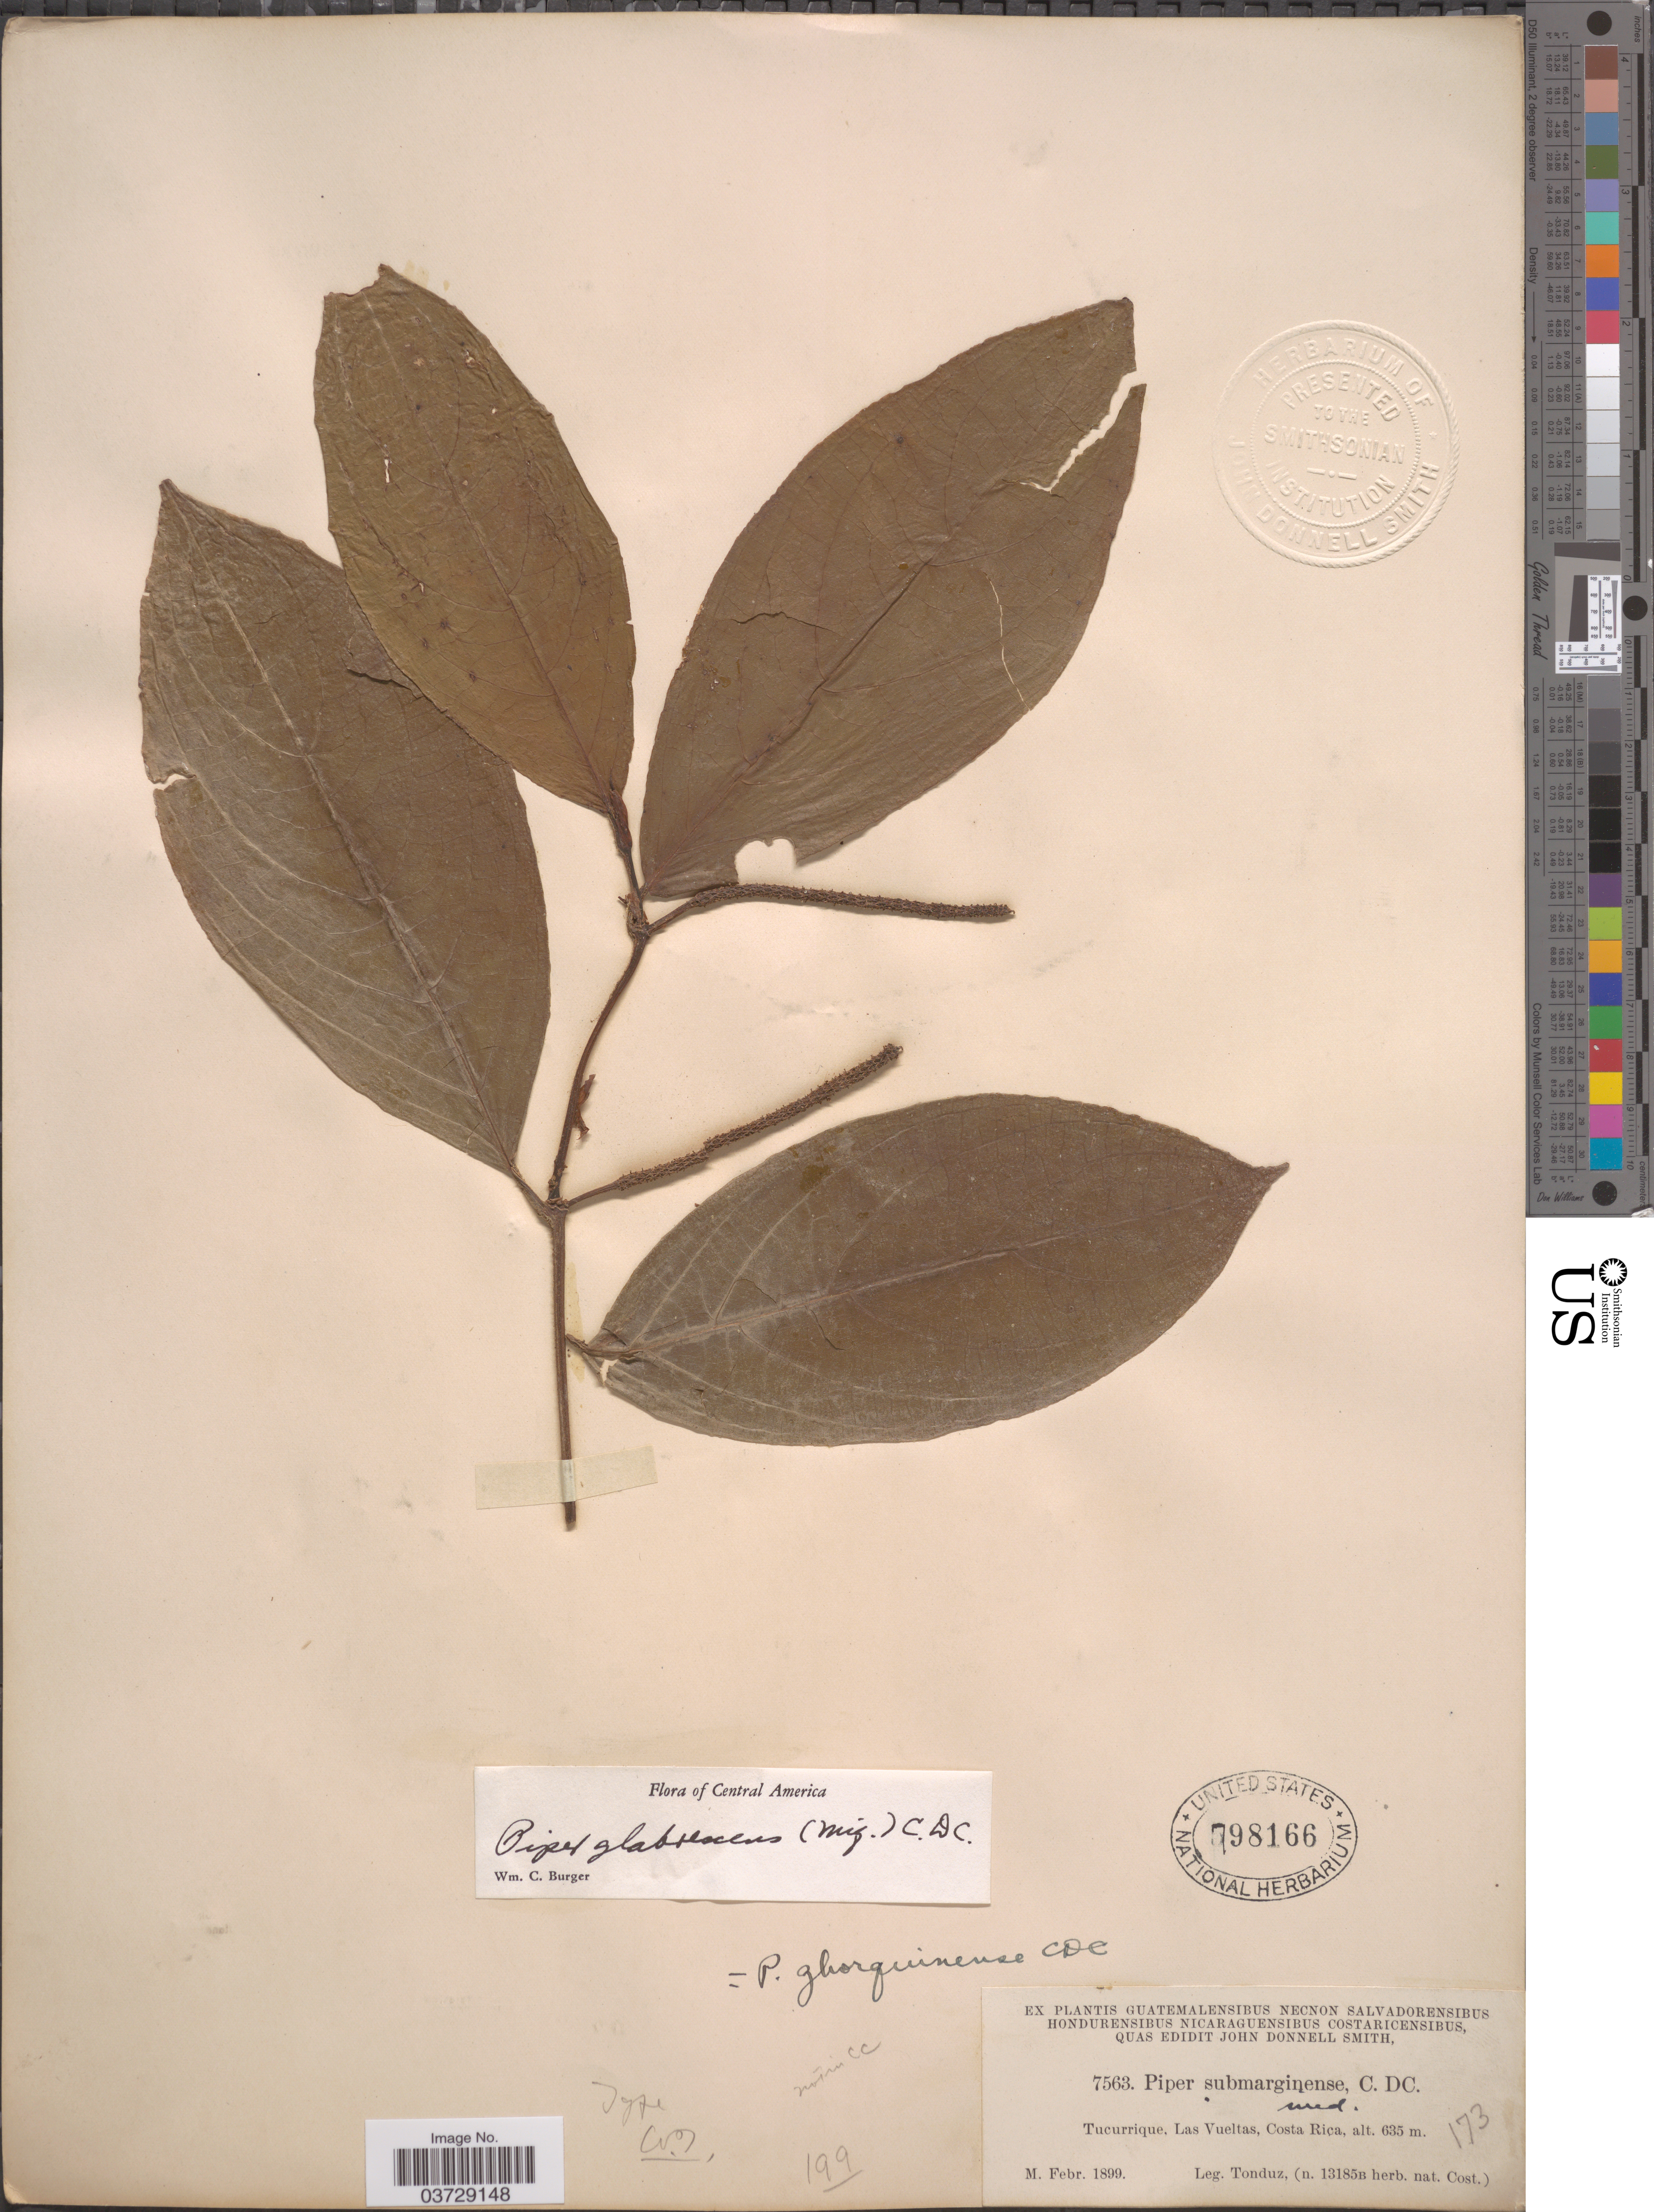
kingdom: Plantae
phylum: Tracheophyta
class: Magnoliopsida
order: Piperales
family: Piperaceae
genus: Piper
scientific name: Piper glabrescens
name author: (Miq.) C. DC.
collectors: Tonduz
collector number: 7563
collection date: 1899-02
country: Costa Rica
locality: Tucurrique, Las Vueltas.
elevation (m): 635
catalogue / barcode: US 798166